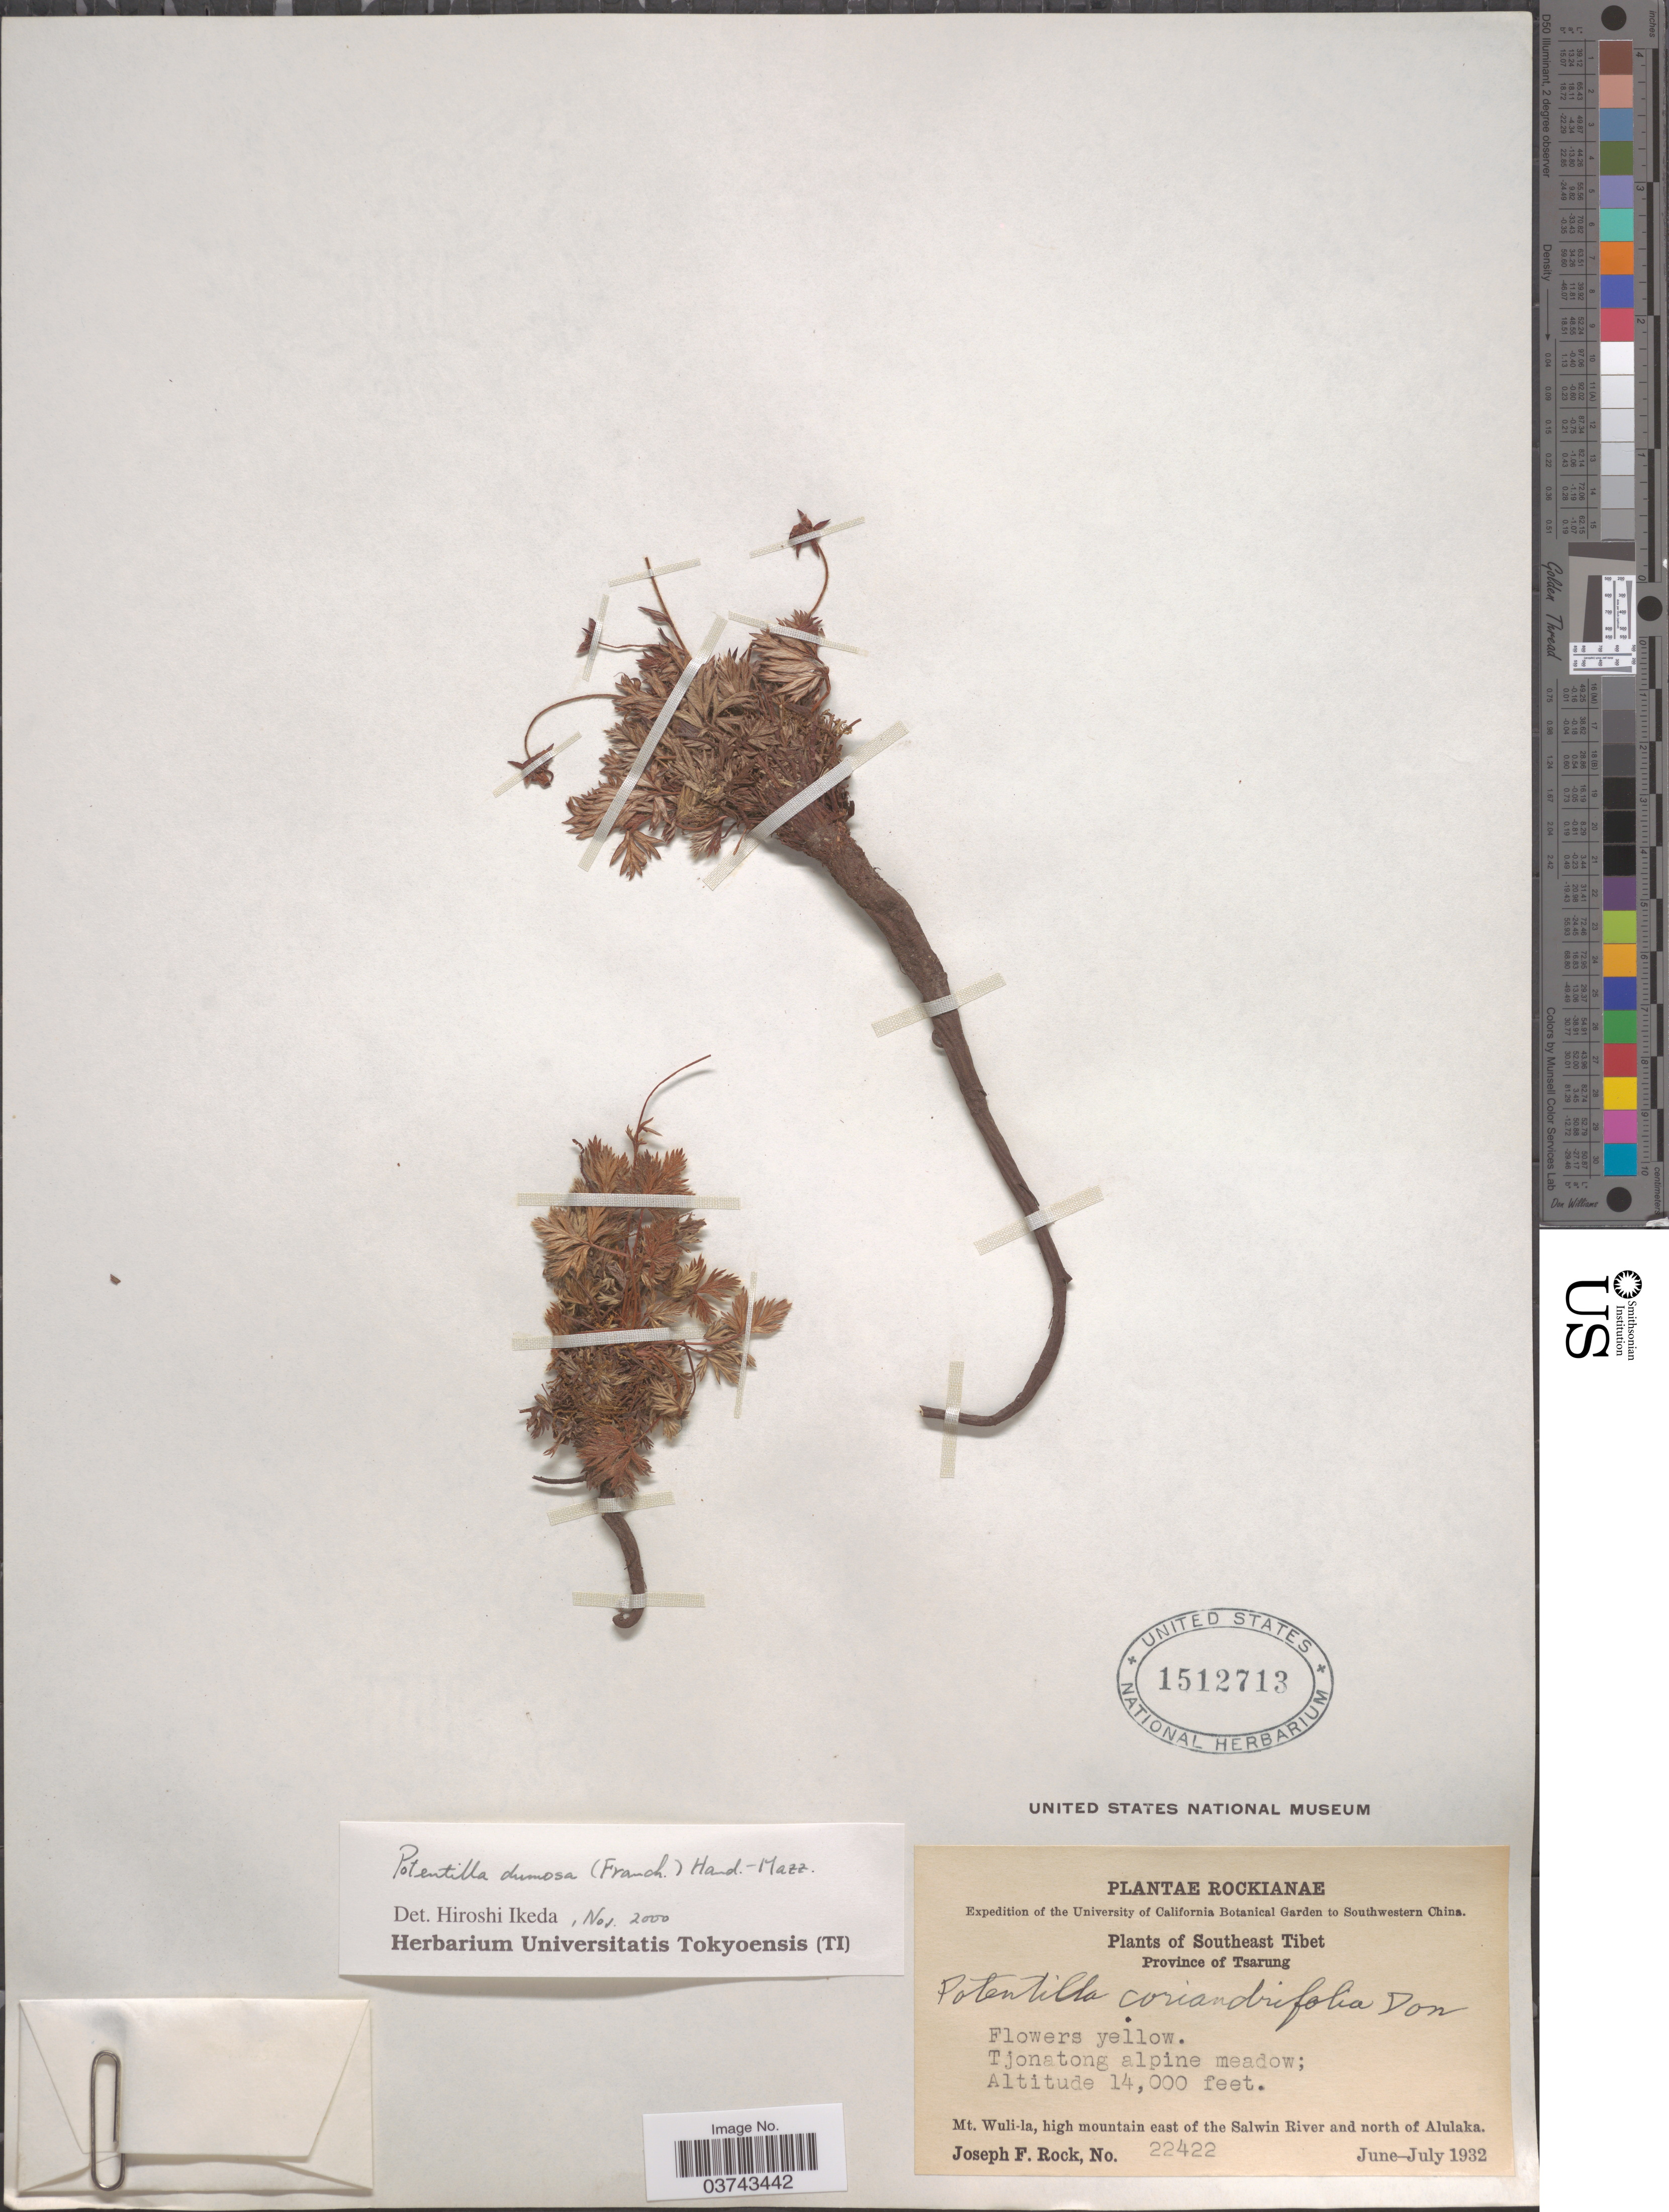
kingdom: Plantae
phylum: Tracheophyta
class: Magnoliopsida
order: Rosales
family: Rosaceae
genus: Potentilla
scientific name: Potentilla dumosa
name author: (Franch.) Hand.-Mazz.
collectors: J. F. Rock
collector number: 22422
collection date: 1932-06/1932-07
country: China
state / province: Xizang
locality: Southwestern China. Southeast Tibet. Province of Tsarung. Tjonatong alpine meadow. Mt. Wuli-la, high mountain east of the Salwin River and north of Alulaka.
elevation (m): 4267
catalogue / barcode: US 1512713